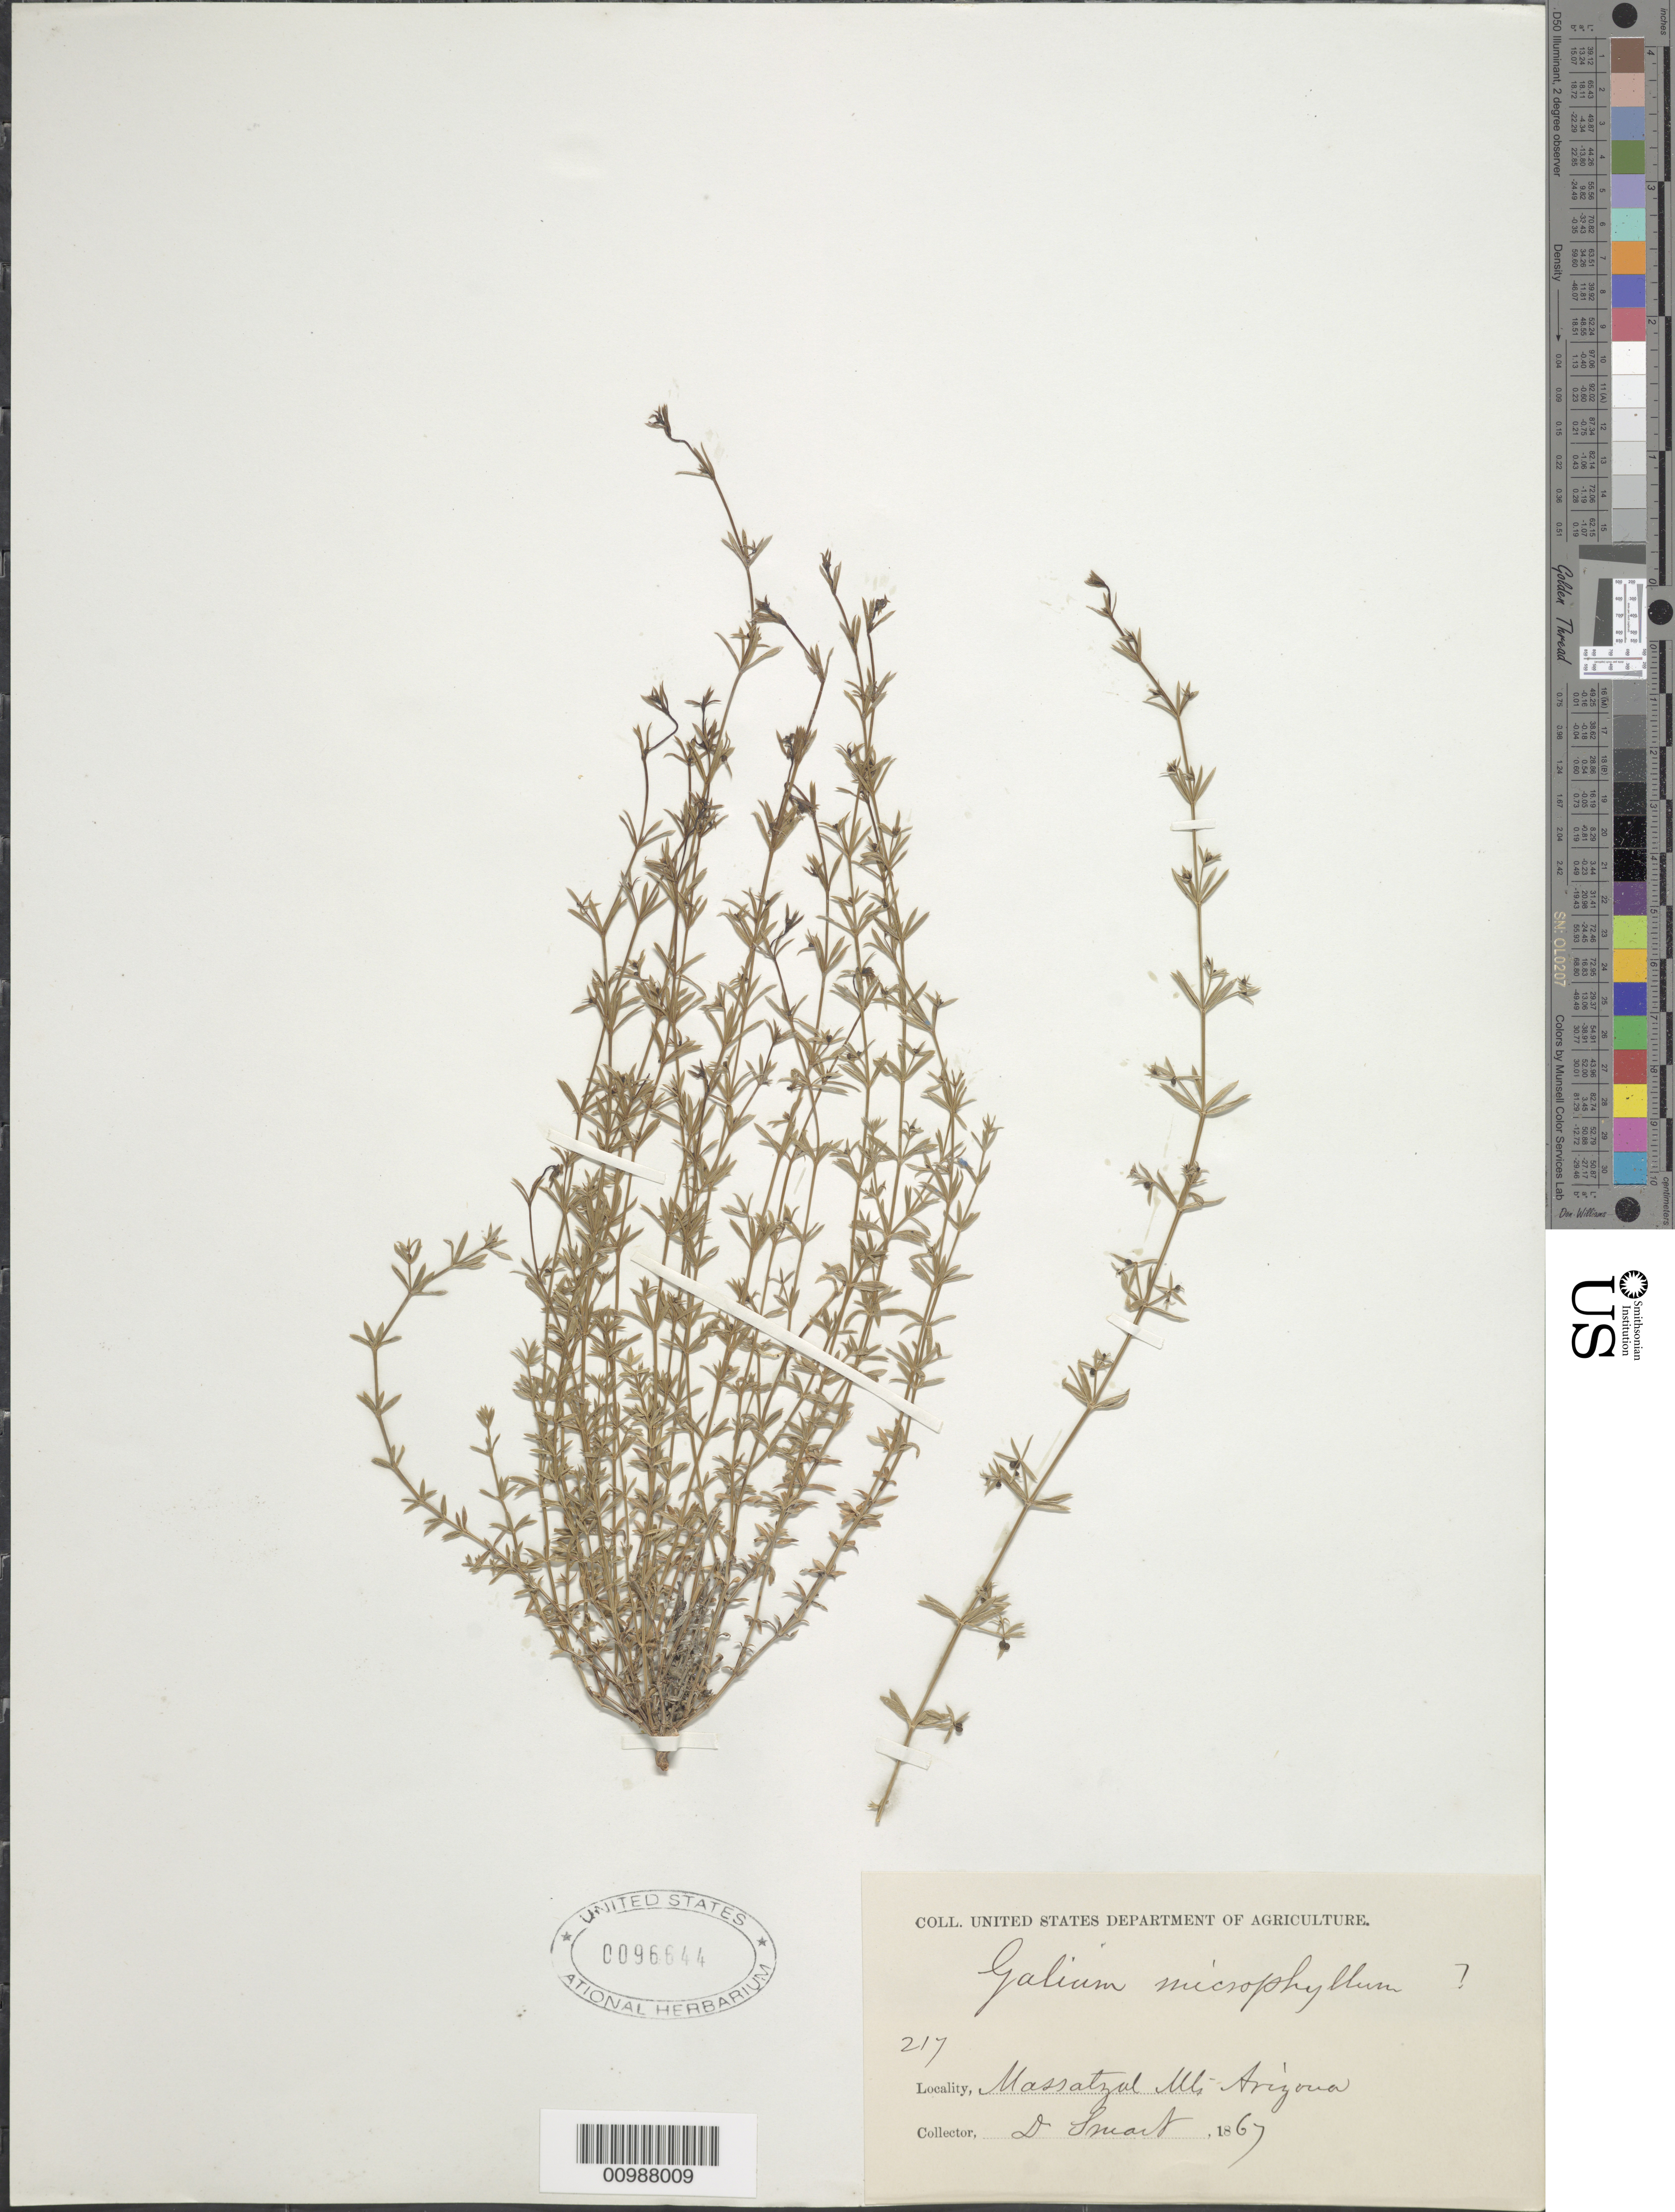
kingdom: Plantae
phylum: Tracheophyta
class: Magnoliopsida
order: Gentianales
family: Rubiaceae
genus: Galium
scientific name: Galium microphyllum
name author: A. Gray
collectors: C. Smart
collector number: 217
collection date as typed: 1867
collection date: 1867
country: United States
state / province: Arizona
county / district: Maricopa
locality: Mazatzal Hills.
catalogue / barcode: US 96644